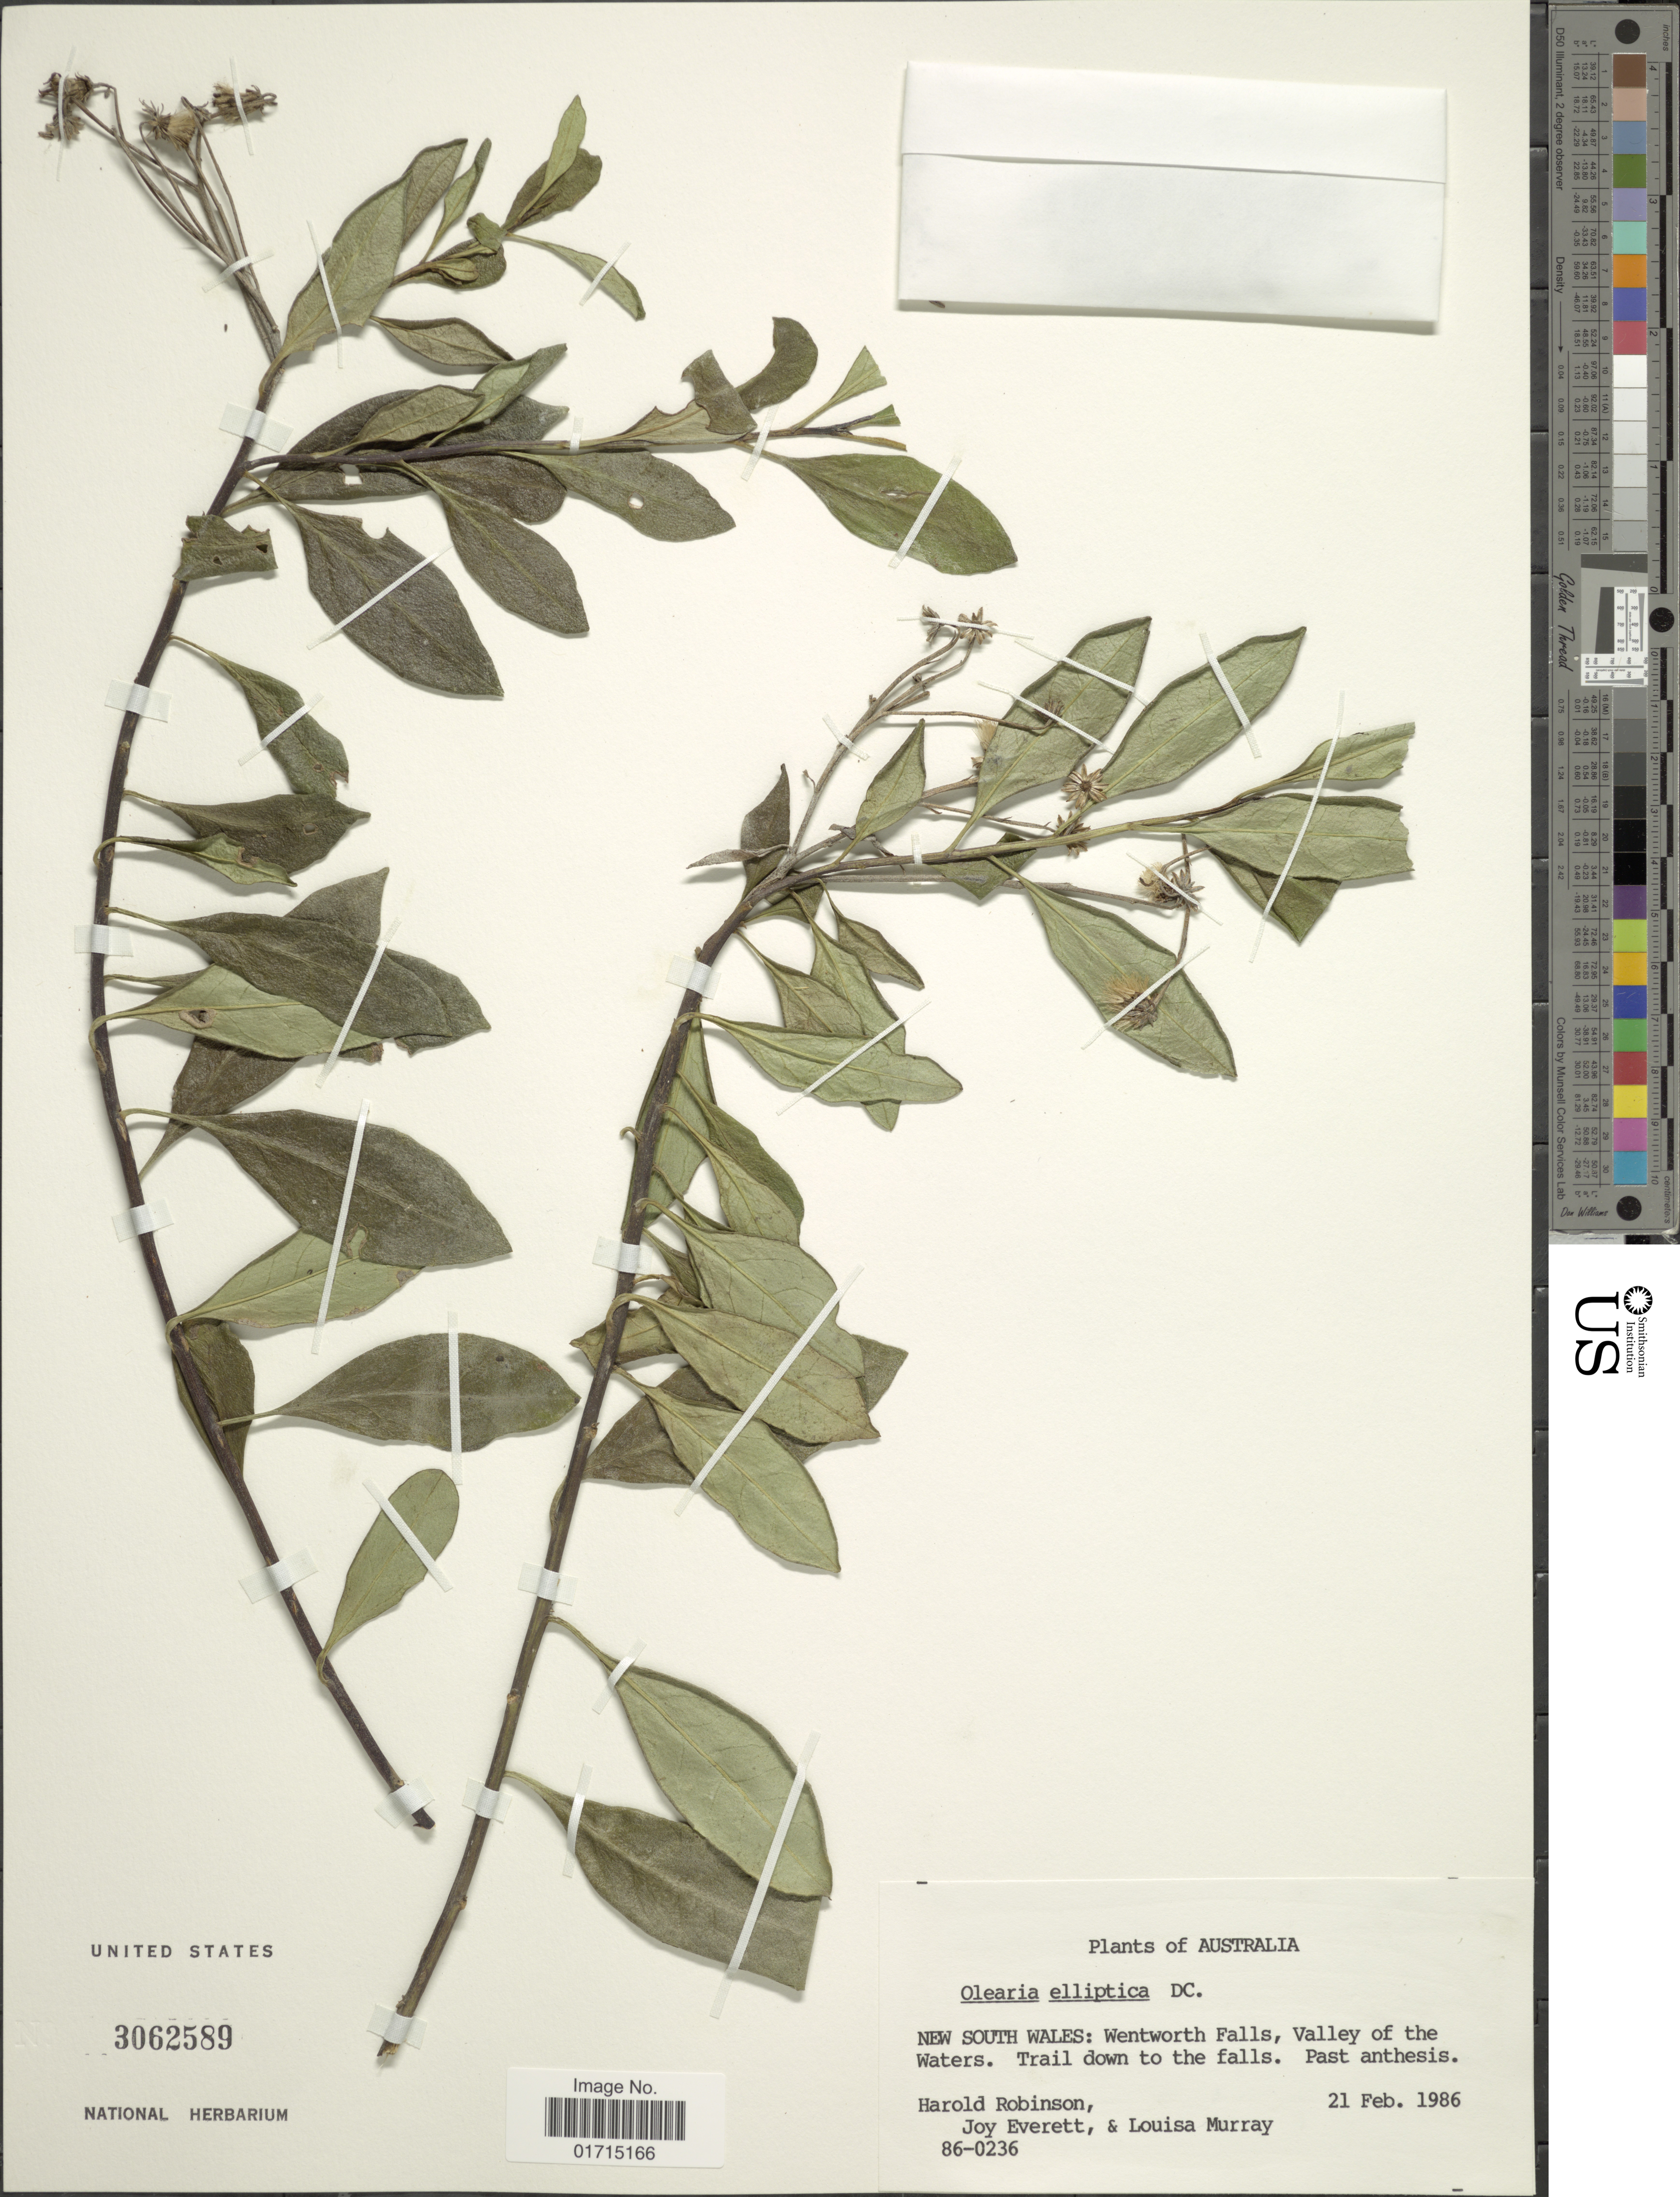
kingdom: Plantae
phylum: Tracheophyta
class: Magnoliopsida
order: Asterales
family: Asteraceae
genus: Olearia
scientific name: Olearia elliptica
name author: DC.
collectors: H. Robinson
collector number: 86-0236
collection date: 1986-02-21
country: Australia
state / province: New South Wales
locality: New South Wales: Wentworth Falls, Valley of the Waters. Trail down to the falls.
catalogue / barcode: US 3062589